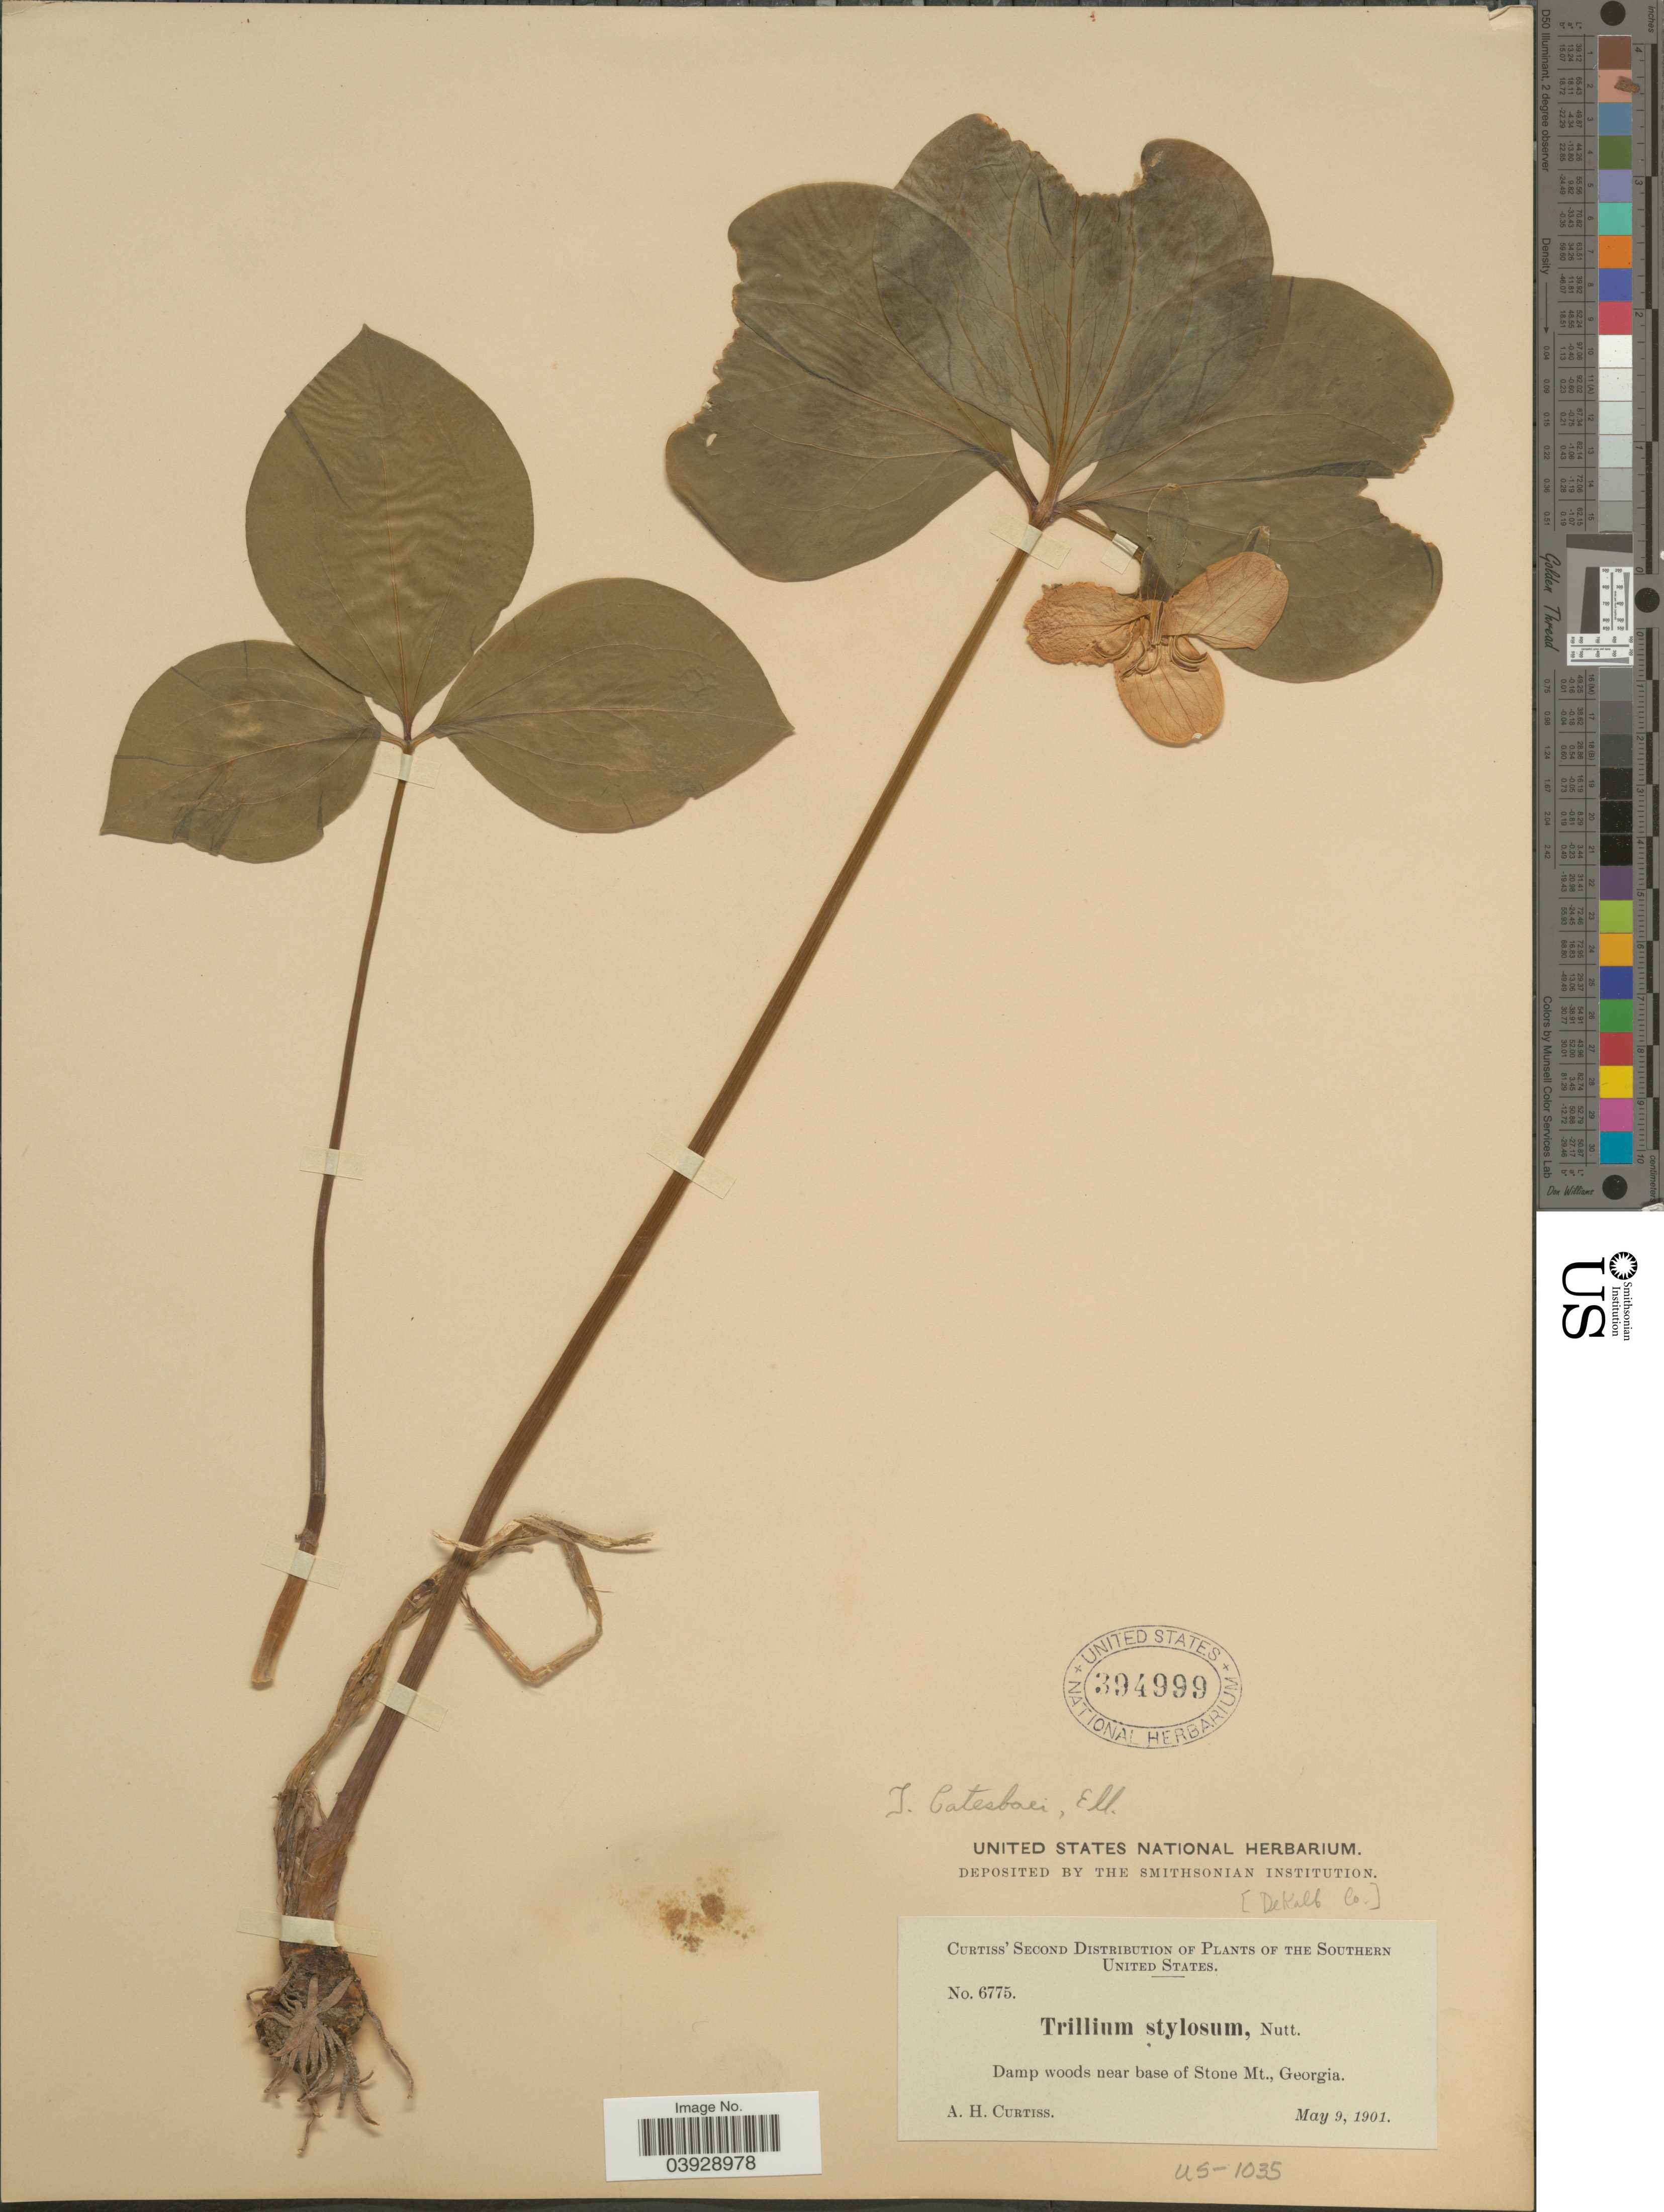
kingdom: Plantae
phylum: Tracheophyta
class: Liliopsida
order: Liliales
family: Melanthiaceae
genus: Trillium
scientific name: Trillium catesbaei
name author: Elliott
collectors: A. H. Curtiss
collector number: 6775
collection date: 1901-05-09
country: United States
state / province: Georgia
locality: [DeKalb Co.]. The Southern United States. Near base of Stone Mt.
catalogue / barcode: US 394999